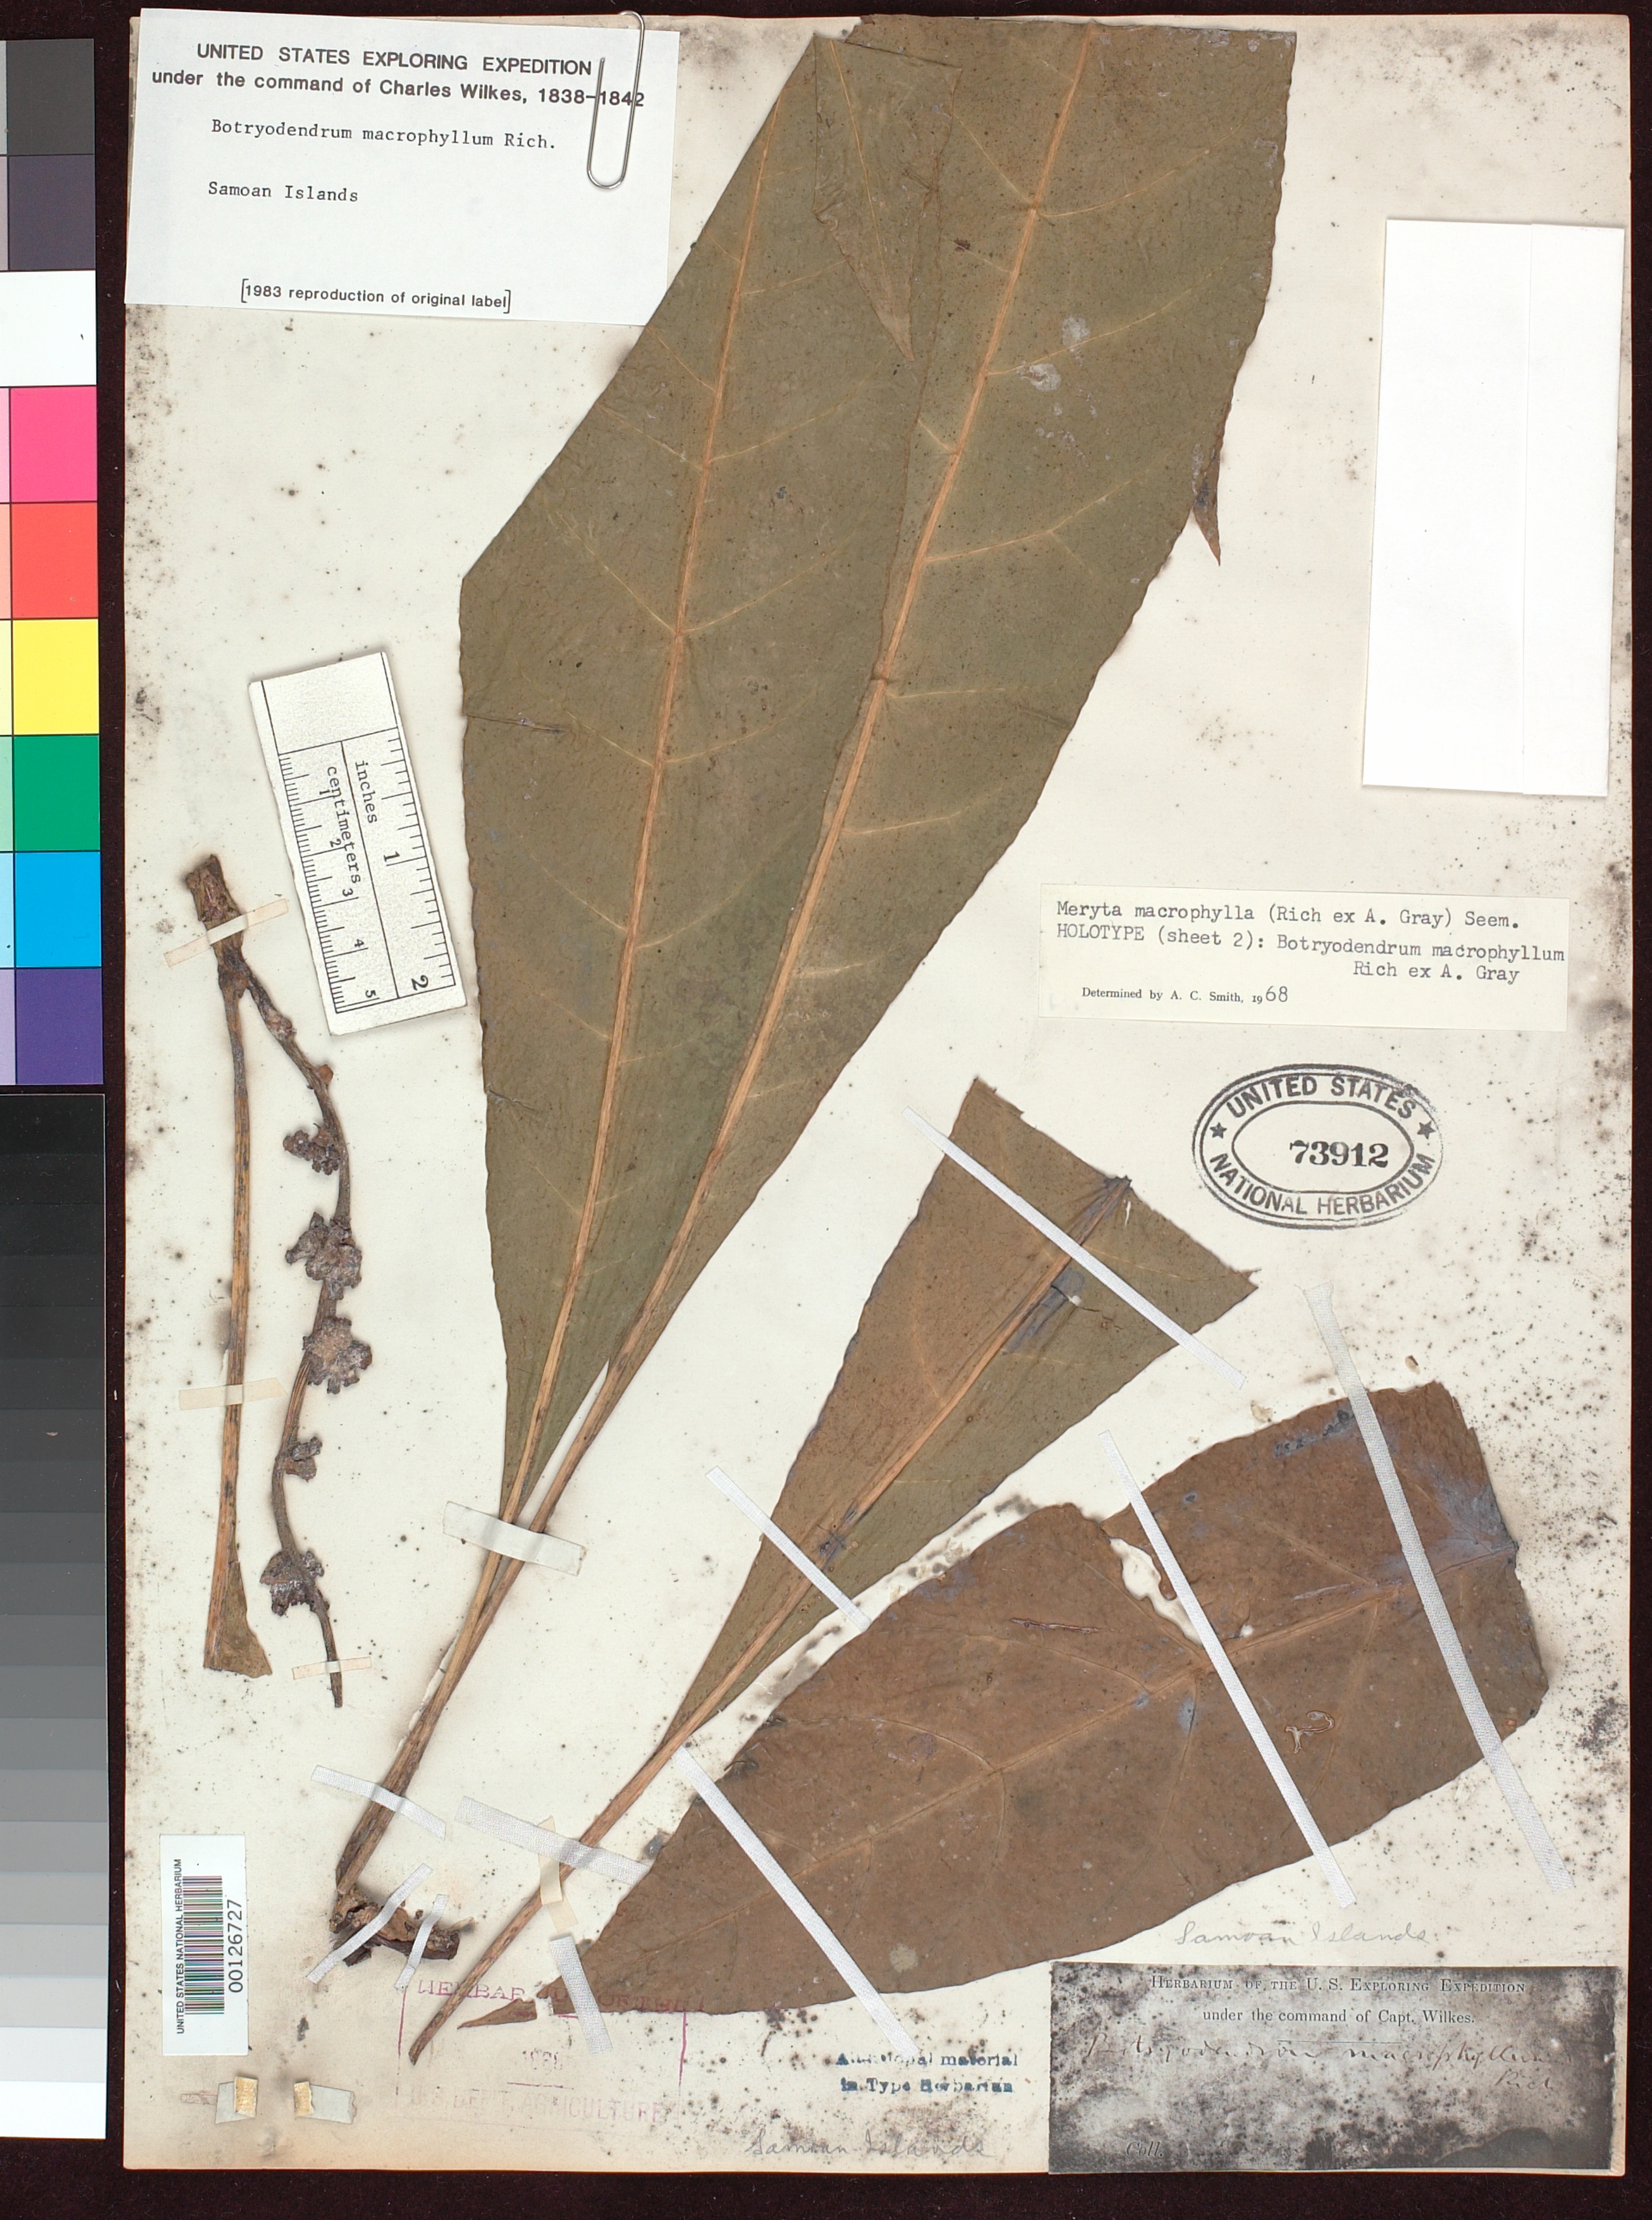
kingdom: Plantae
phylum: Tracheophyta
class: Magnoliopsida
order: Apiales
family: Araliaceae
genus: Botryodendrum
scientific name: Botryodendrum macrophyllum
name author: W.P. Rich ex A. Gray in Wilkes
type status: Holotype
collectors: Wilkes Explor. Exped.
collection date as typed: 1838 to -- --- 1842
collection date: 1838/1842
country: American Samoa / Samoa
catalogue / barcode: US 73912